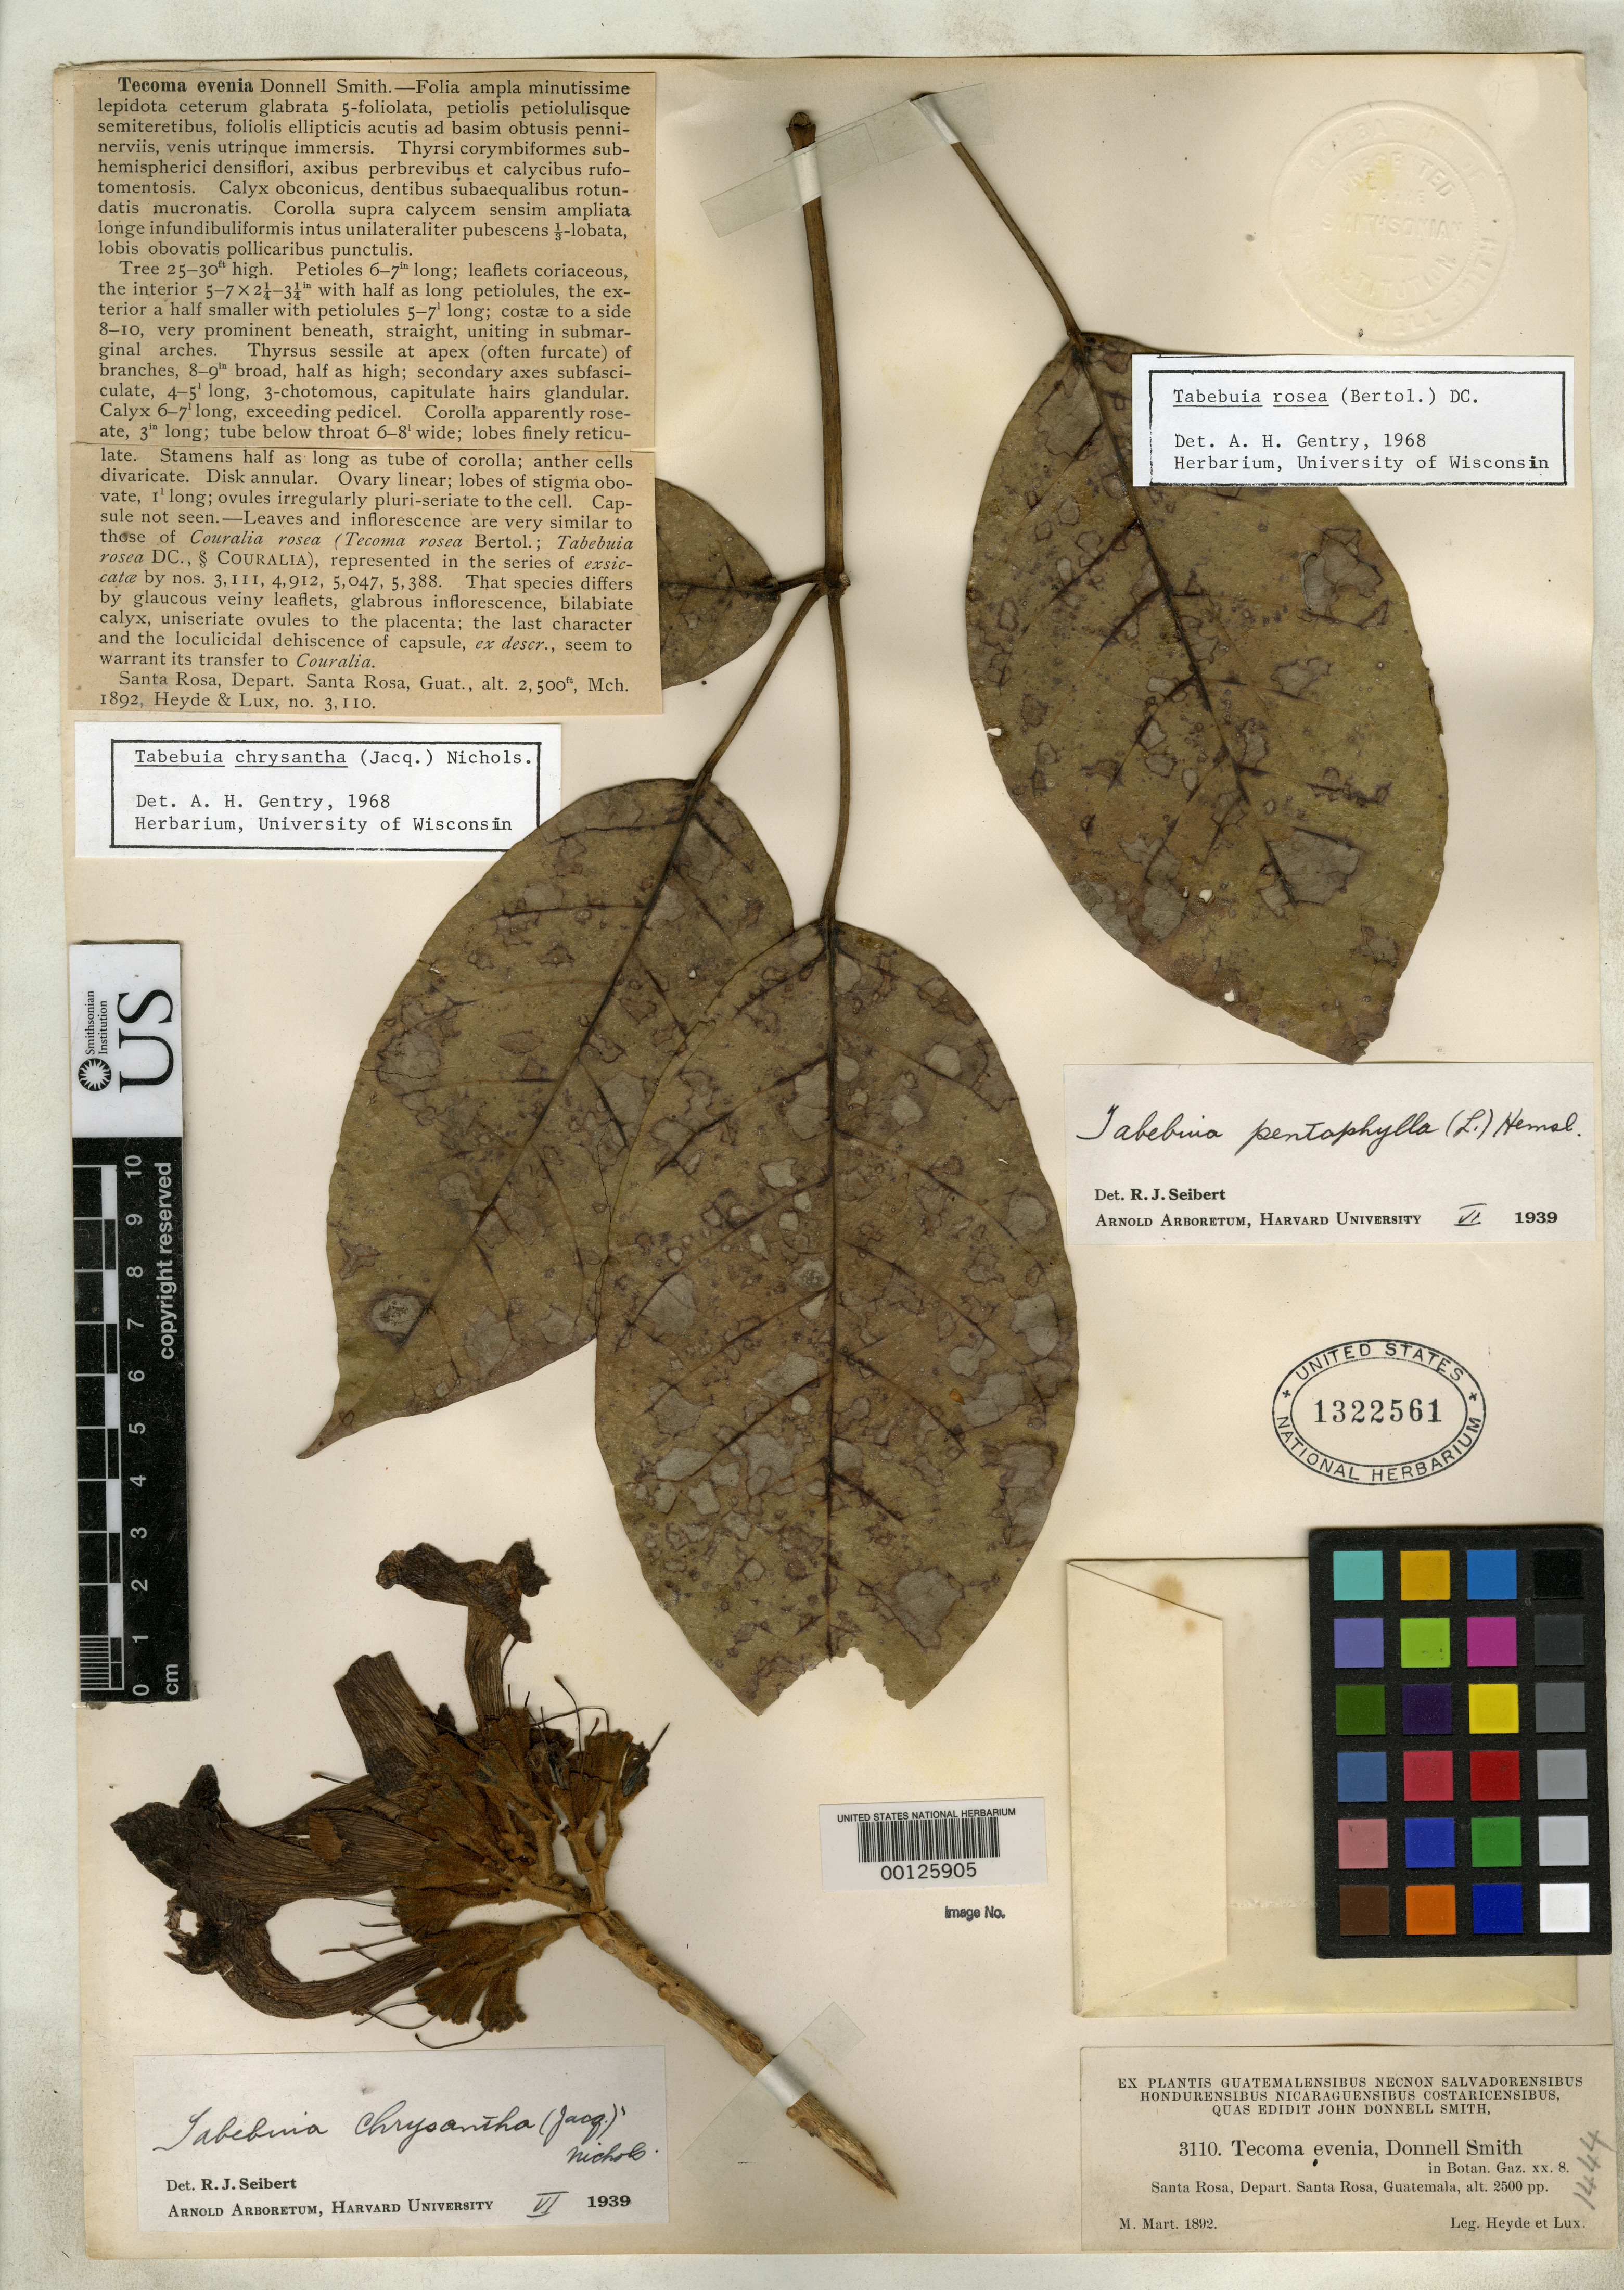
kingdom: Plantae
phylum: Tracheophyta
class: Magnoliopsida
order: Lamiales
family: Bignoniaceae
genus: Tecoma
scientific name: Tecoma evenia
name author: Donn. Sm.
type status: Holotype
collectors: E. T. Heyde & E. Lux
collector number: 3110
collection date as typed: Mar 1892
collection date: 1892-03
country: Guatemala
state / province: Santa Rosa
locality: Santa Rosa.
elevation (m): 762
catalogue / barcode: US 1322561